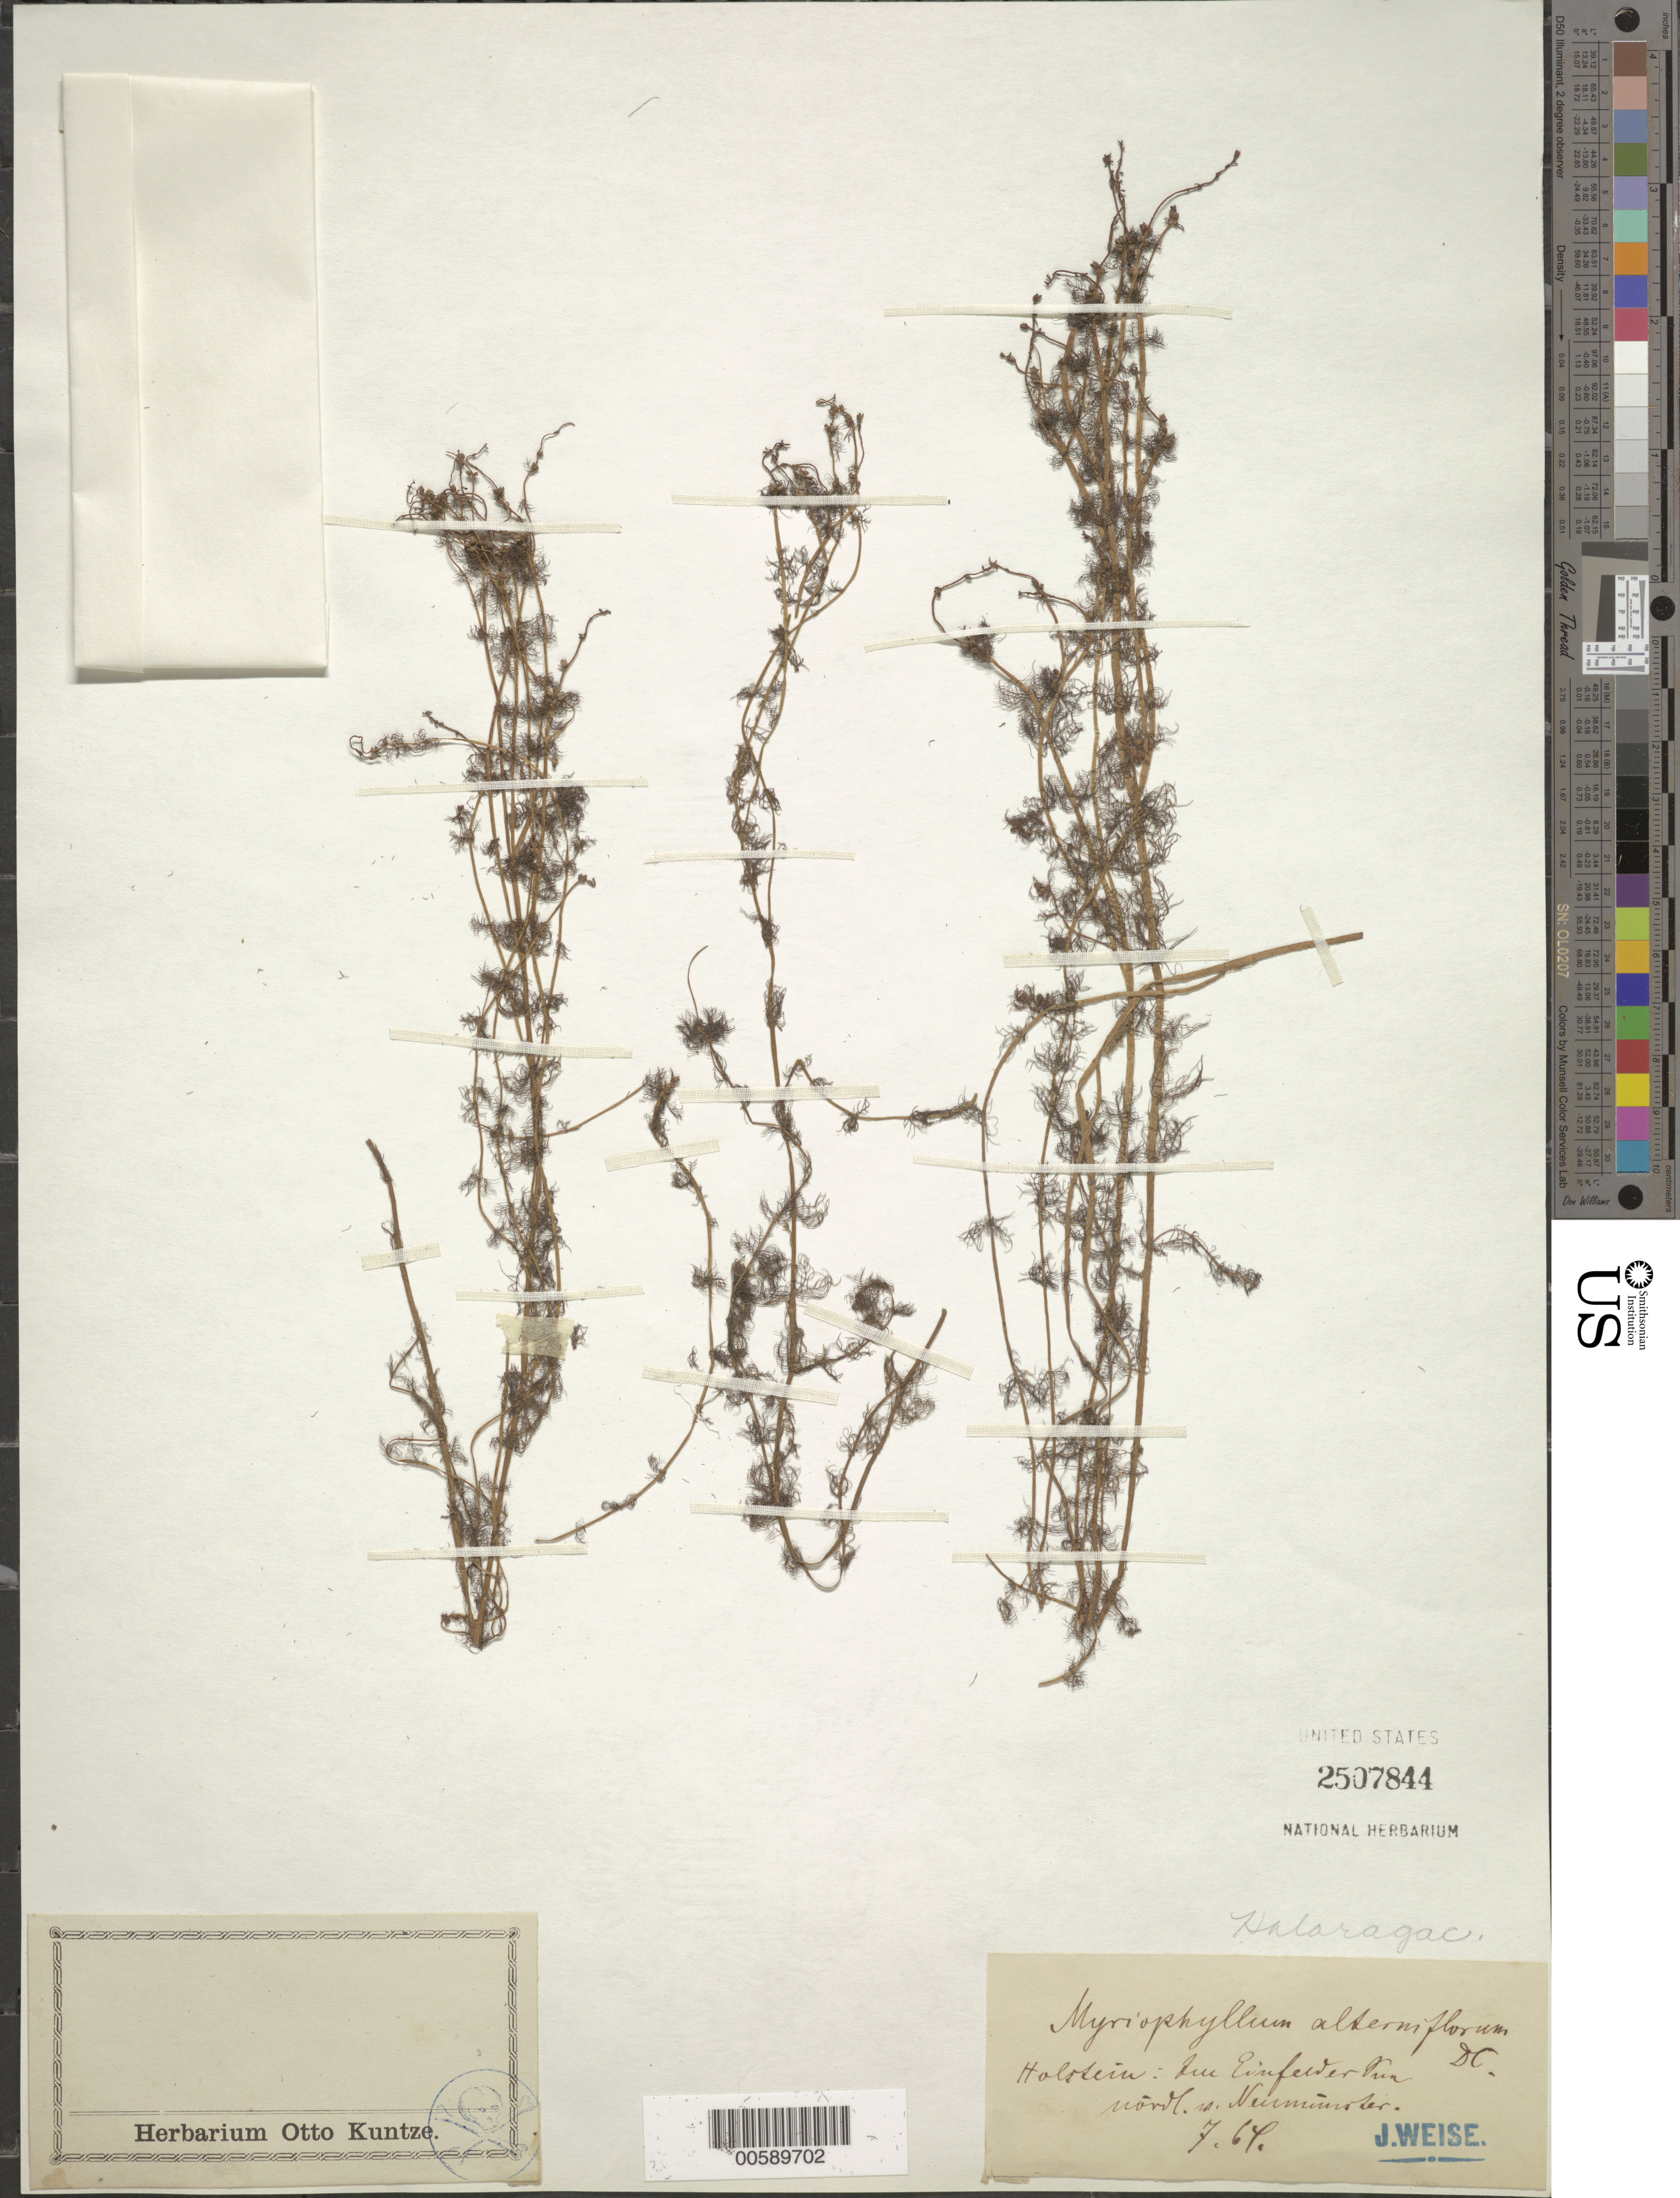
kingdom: Plantae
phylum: Tracheophyta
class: Magnoliopsida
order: Saxifragales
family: Haloragaceae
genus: Myriophyllum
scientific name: Myriophyllum alterniflorum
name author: DC.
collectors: J. Weise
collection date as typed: Jul 1864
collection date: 1864-07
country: Germany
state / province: Schleswig-Holstein (?)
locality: Holstein; "West Germany"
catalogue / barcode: US 2507844